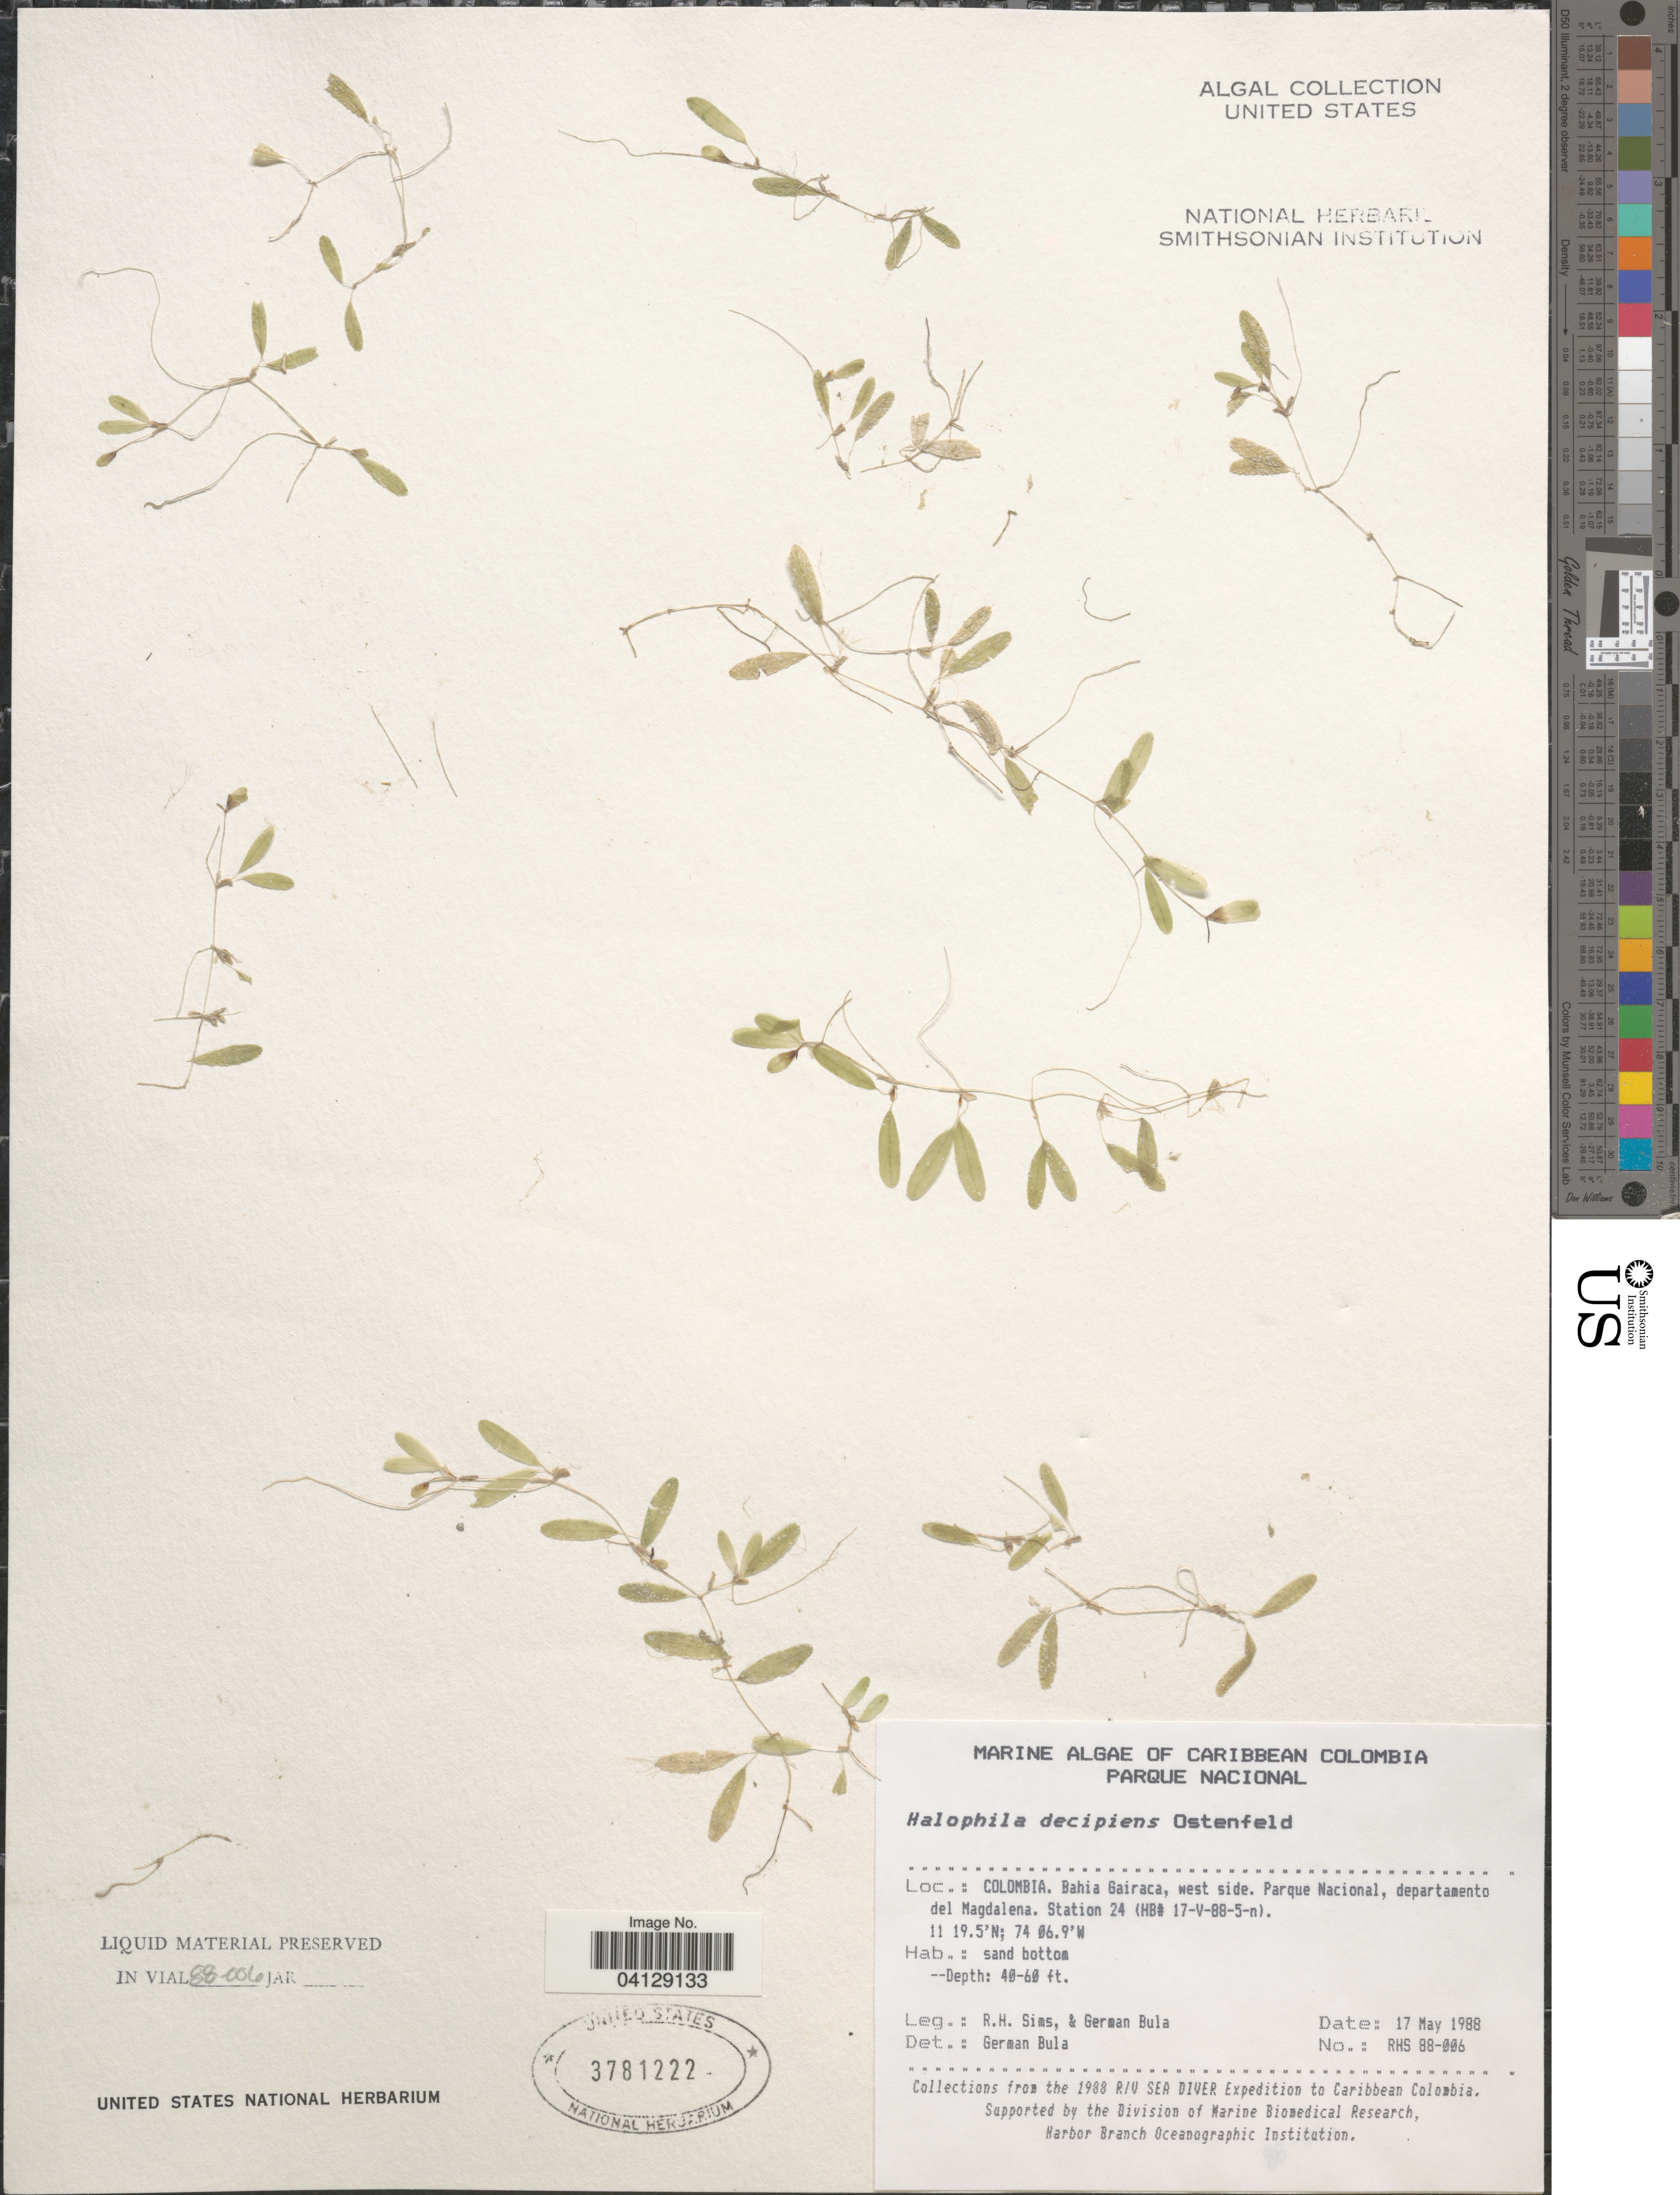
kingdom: Plantae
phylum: Tracheophyta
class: Liliopsida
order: Alismatales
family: Hydrocharitaceae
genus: Halophila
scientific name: Halophila decipiens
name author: Ostenf.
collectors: R. H. Sims & G. Bula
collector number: RHS 88-006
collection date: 1988-05-17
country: Colombia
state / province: Magdalena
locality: Caribbean Colombia. Parque Nacional. Bahia Gairaca, west side. Parque Nacional, departamento del Magdalena. Station 24 (HB# 17-V-88-5-n).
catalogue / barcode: US 3781222